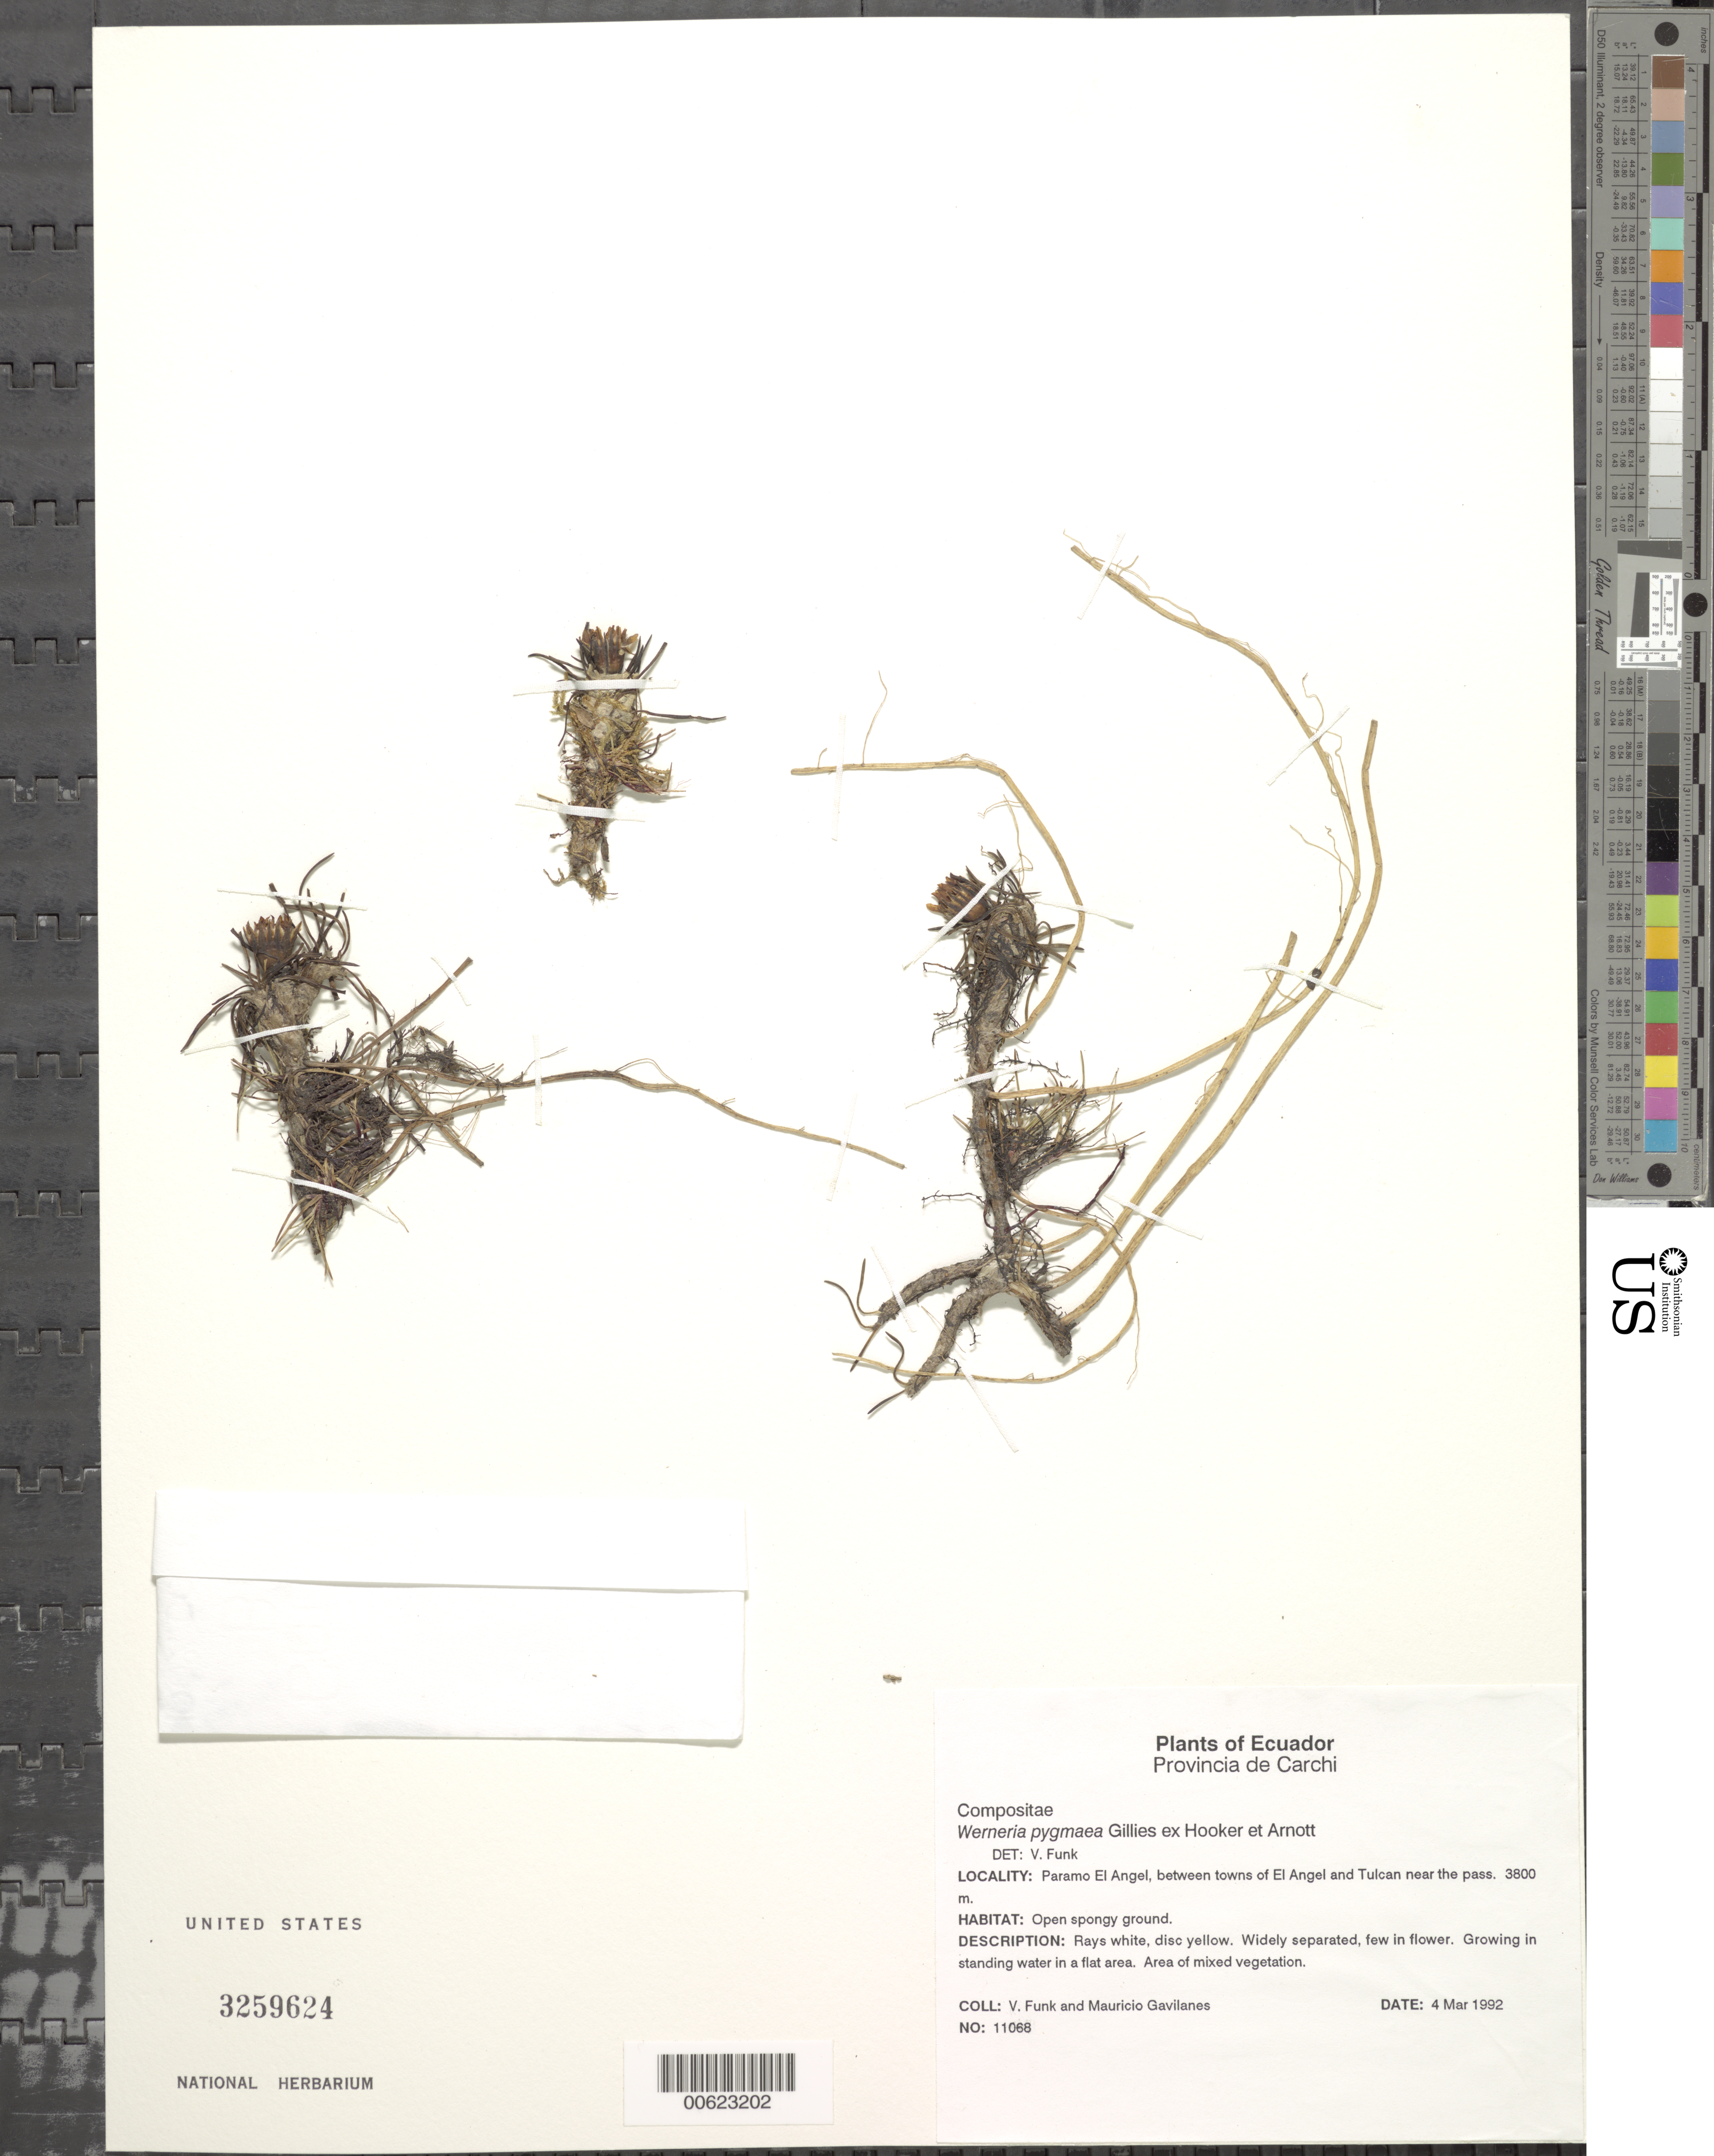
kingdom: Plantae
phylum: Tracheophyta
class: Magnoliopsida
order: Asterales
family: Asteraceae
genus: Werneria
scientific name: Werneria pygmaea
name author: Gillies ex Hook. & Arn.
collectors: V. Funk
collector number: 11069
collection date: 1992-03-04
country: Ecuador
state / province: Carchi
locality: Paramo El Angel, between towns of El Angel and Tulcan near the pass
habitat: Open spongy ground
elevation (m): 3800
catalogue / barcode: US 3259624